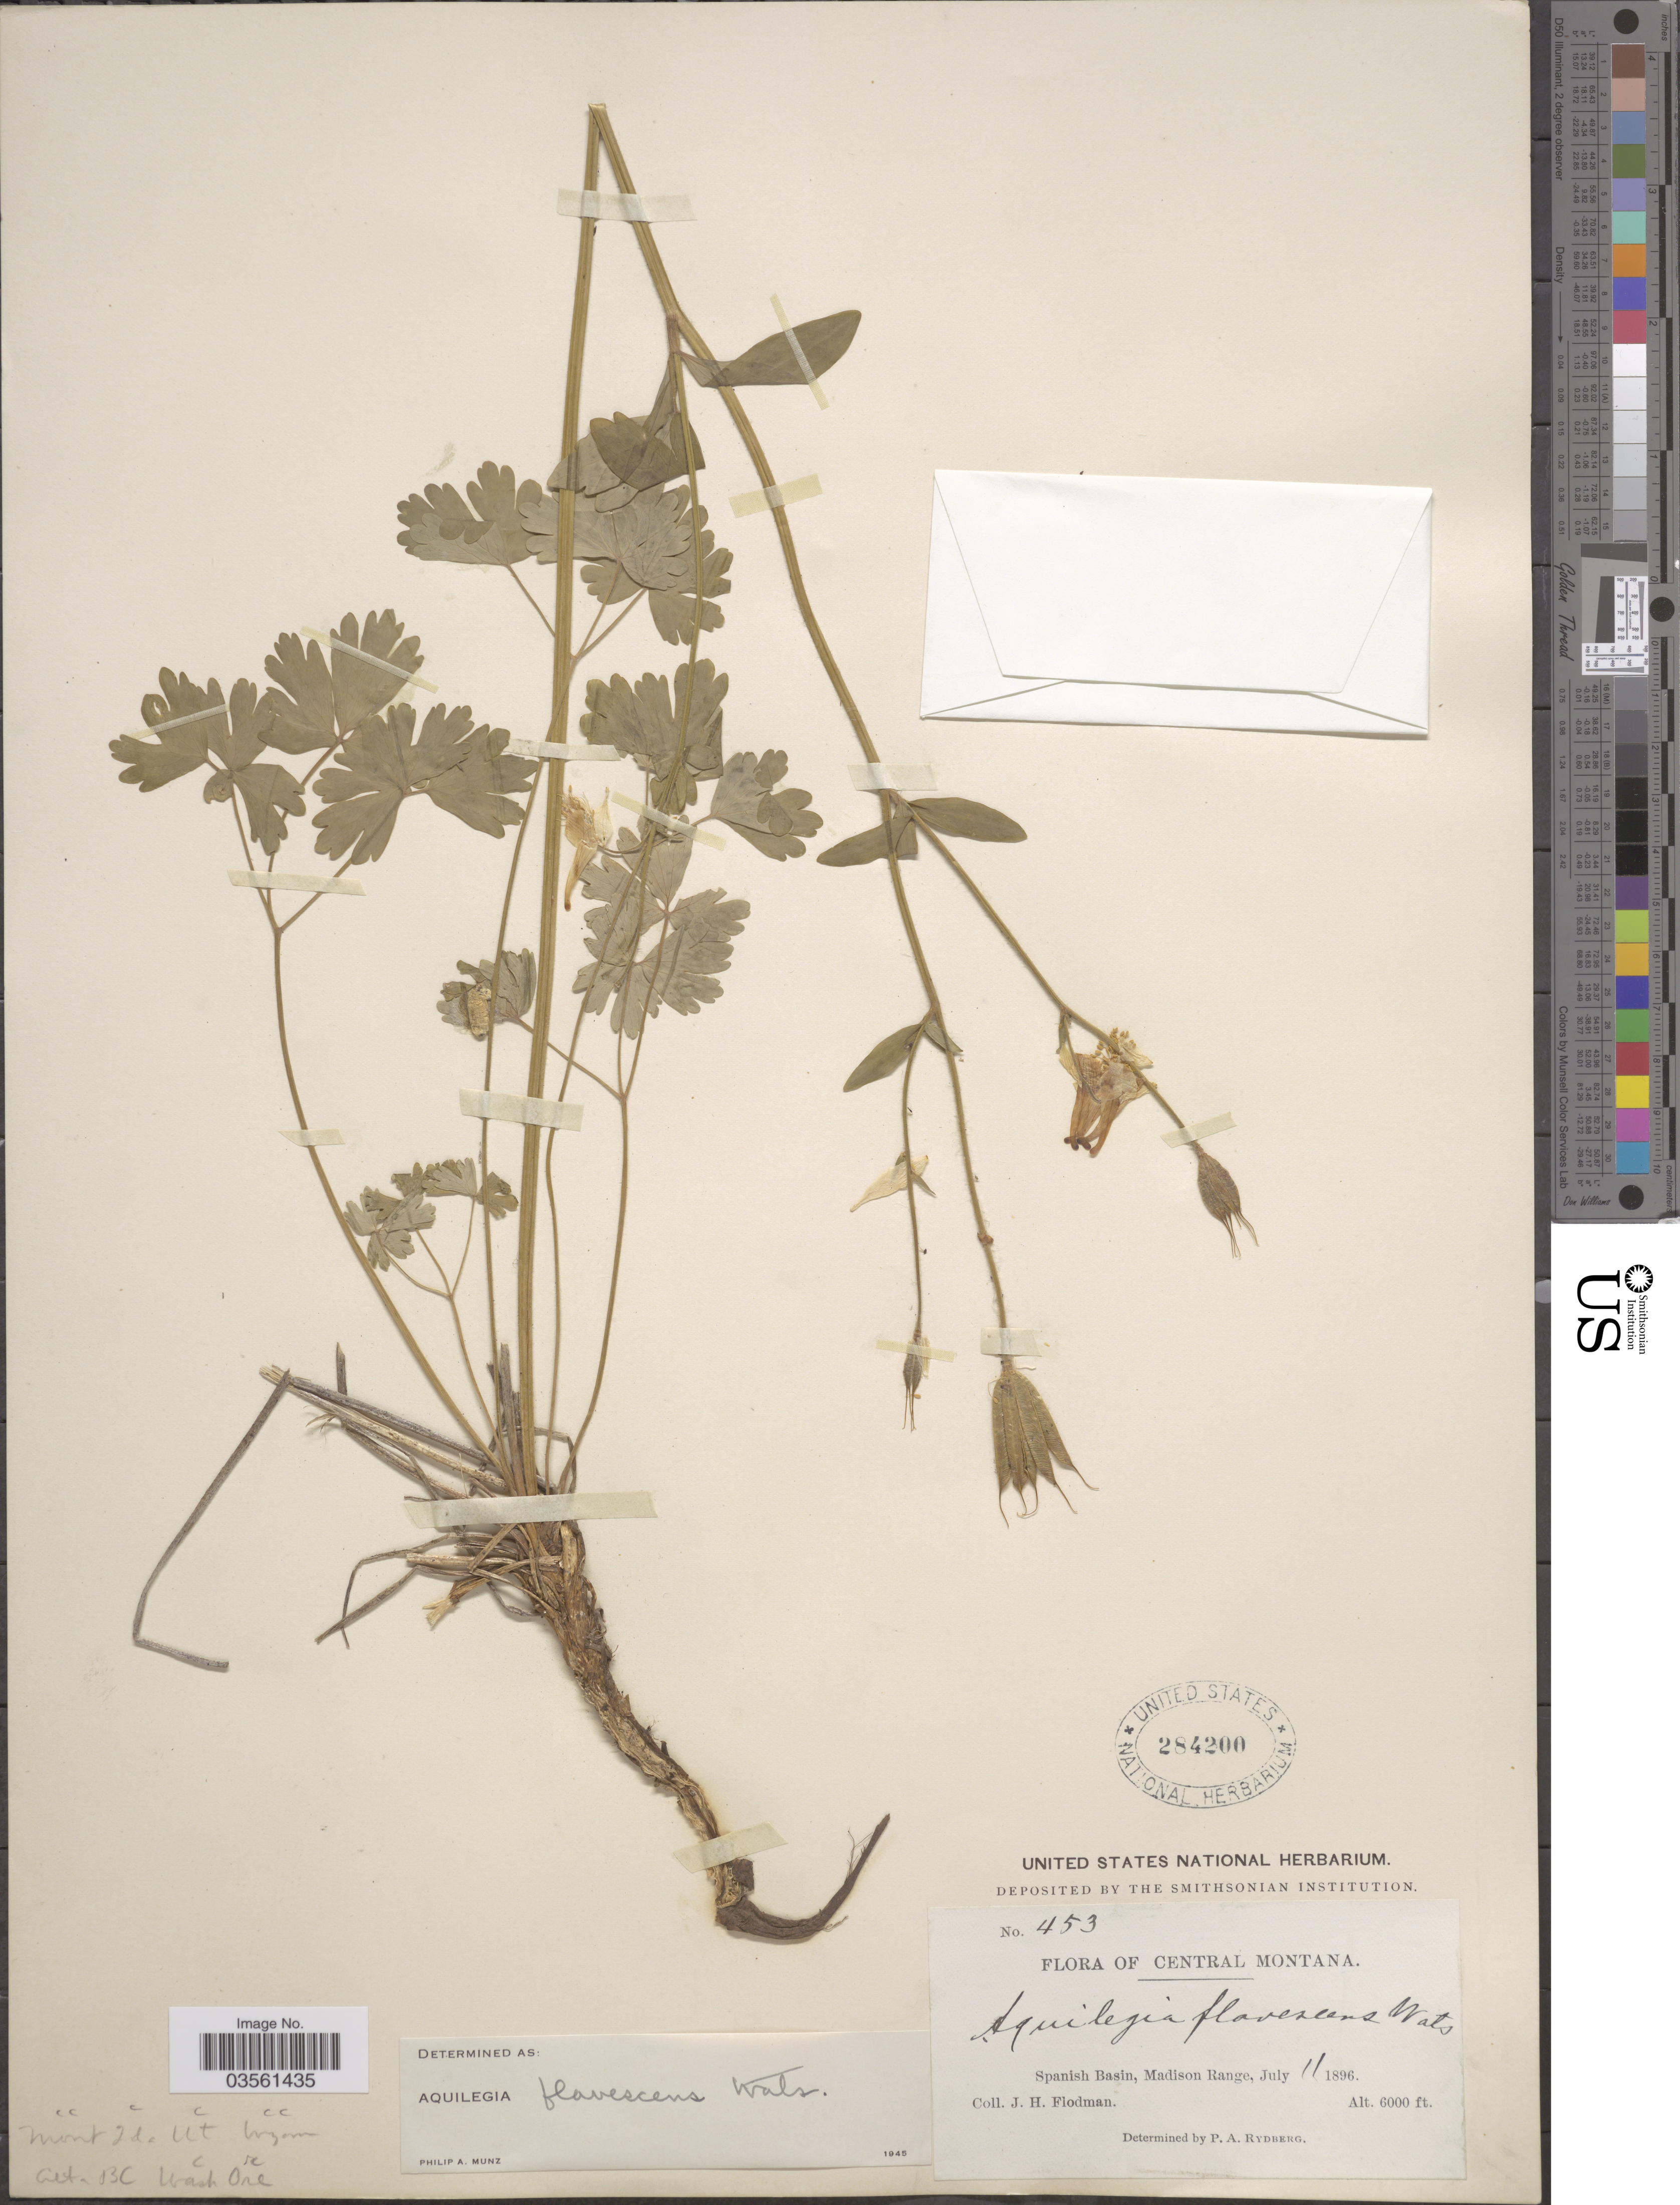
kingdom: Plantae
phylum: Tracheophyta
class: Magnoliopsida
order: Ranunculales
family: Ranunculaceae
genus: Aquilegia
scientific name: Aquilegia flavescens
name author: S. Watson in C. King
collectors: J. Flodman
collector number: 453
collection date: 1896-07-11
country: United States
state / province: Montana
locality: Central Montana. Spanish Basin, Madison Range.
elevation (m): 1829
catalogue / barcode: US 284200